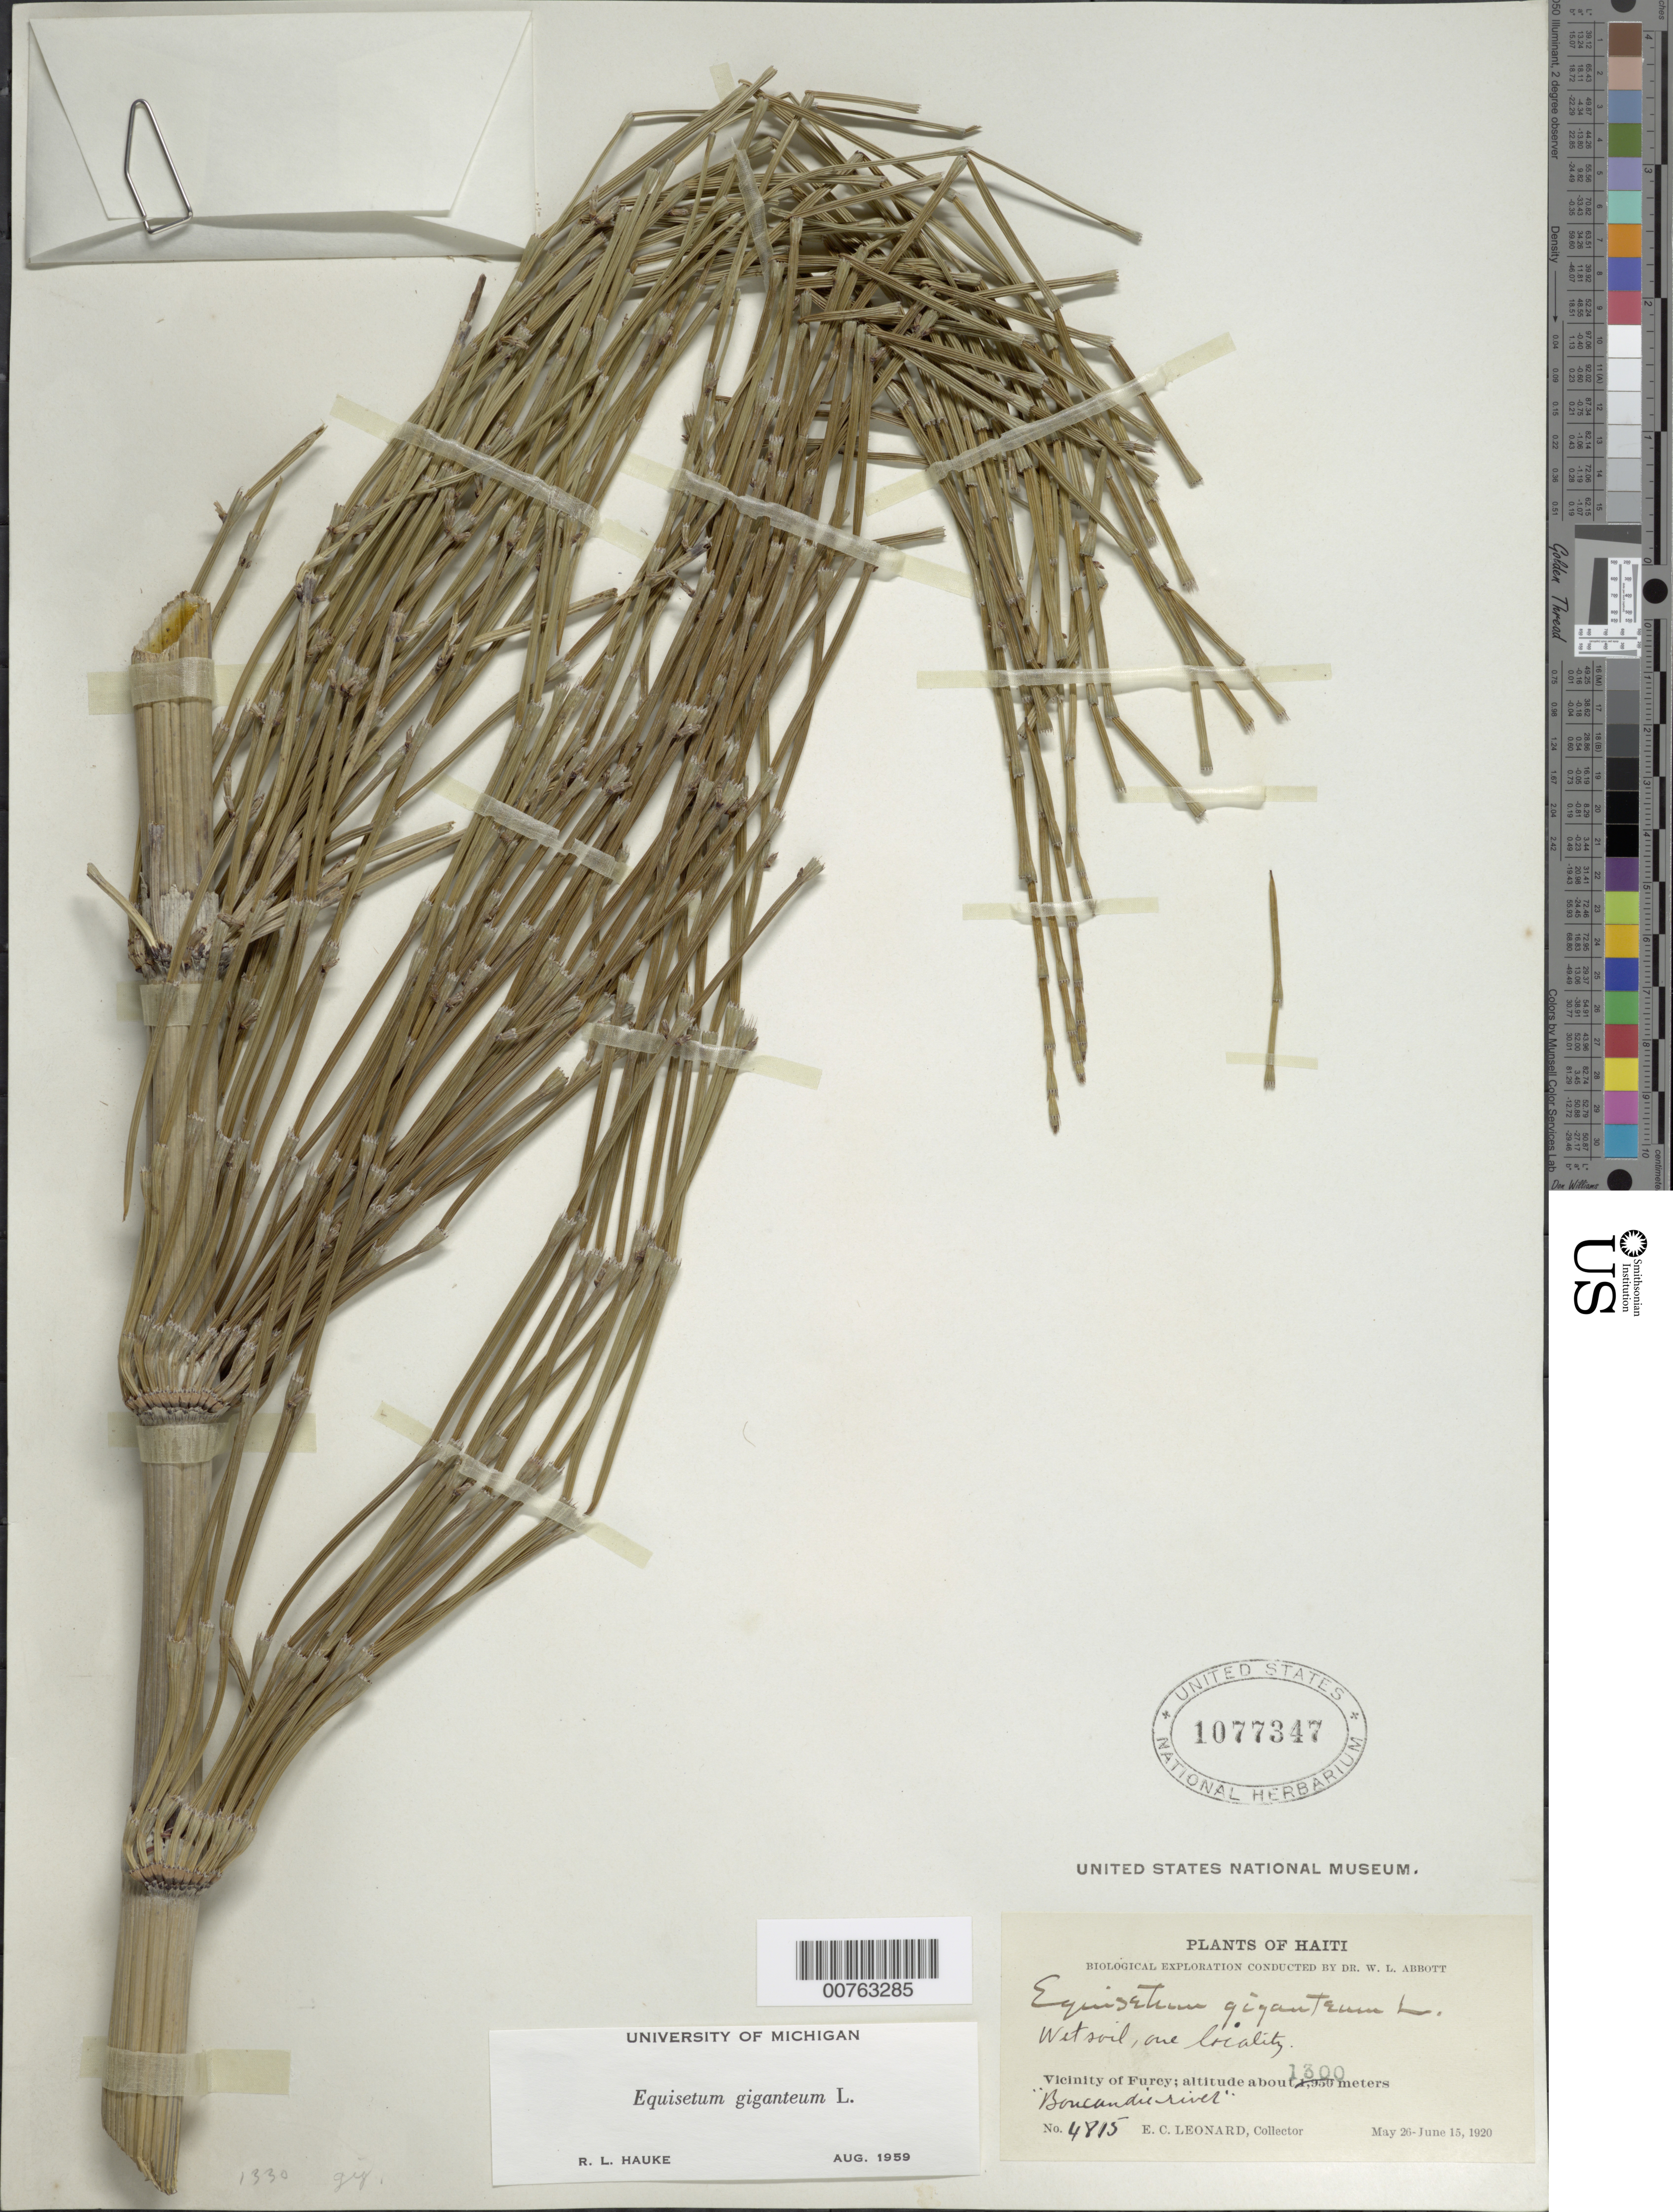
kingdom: Plantae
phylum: Tracheophyta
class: Polypodiopsida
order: Equisetales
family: Equisetaceae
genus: Equisetum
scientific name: Equisetum giganteum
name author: L.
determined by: Hauke, R. L.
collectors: E. C. Leonard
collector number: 4815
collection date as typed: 26 May 1920 15 Jun 1920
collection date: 1920-05-26/1920-06-15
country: Haiti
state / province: Ouest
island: Hispaniola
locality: Vicinity of Furcy, "Boncandie river"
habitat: Wet soil, bend of river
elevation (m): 1300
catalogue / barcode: US 1077347